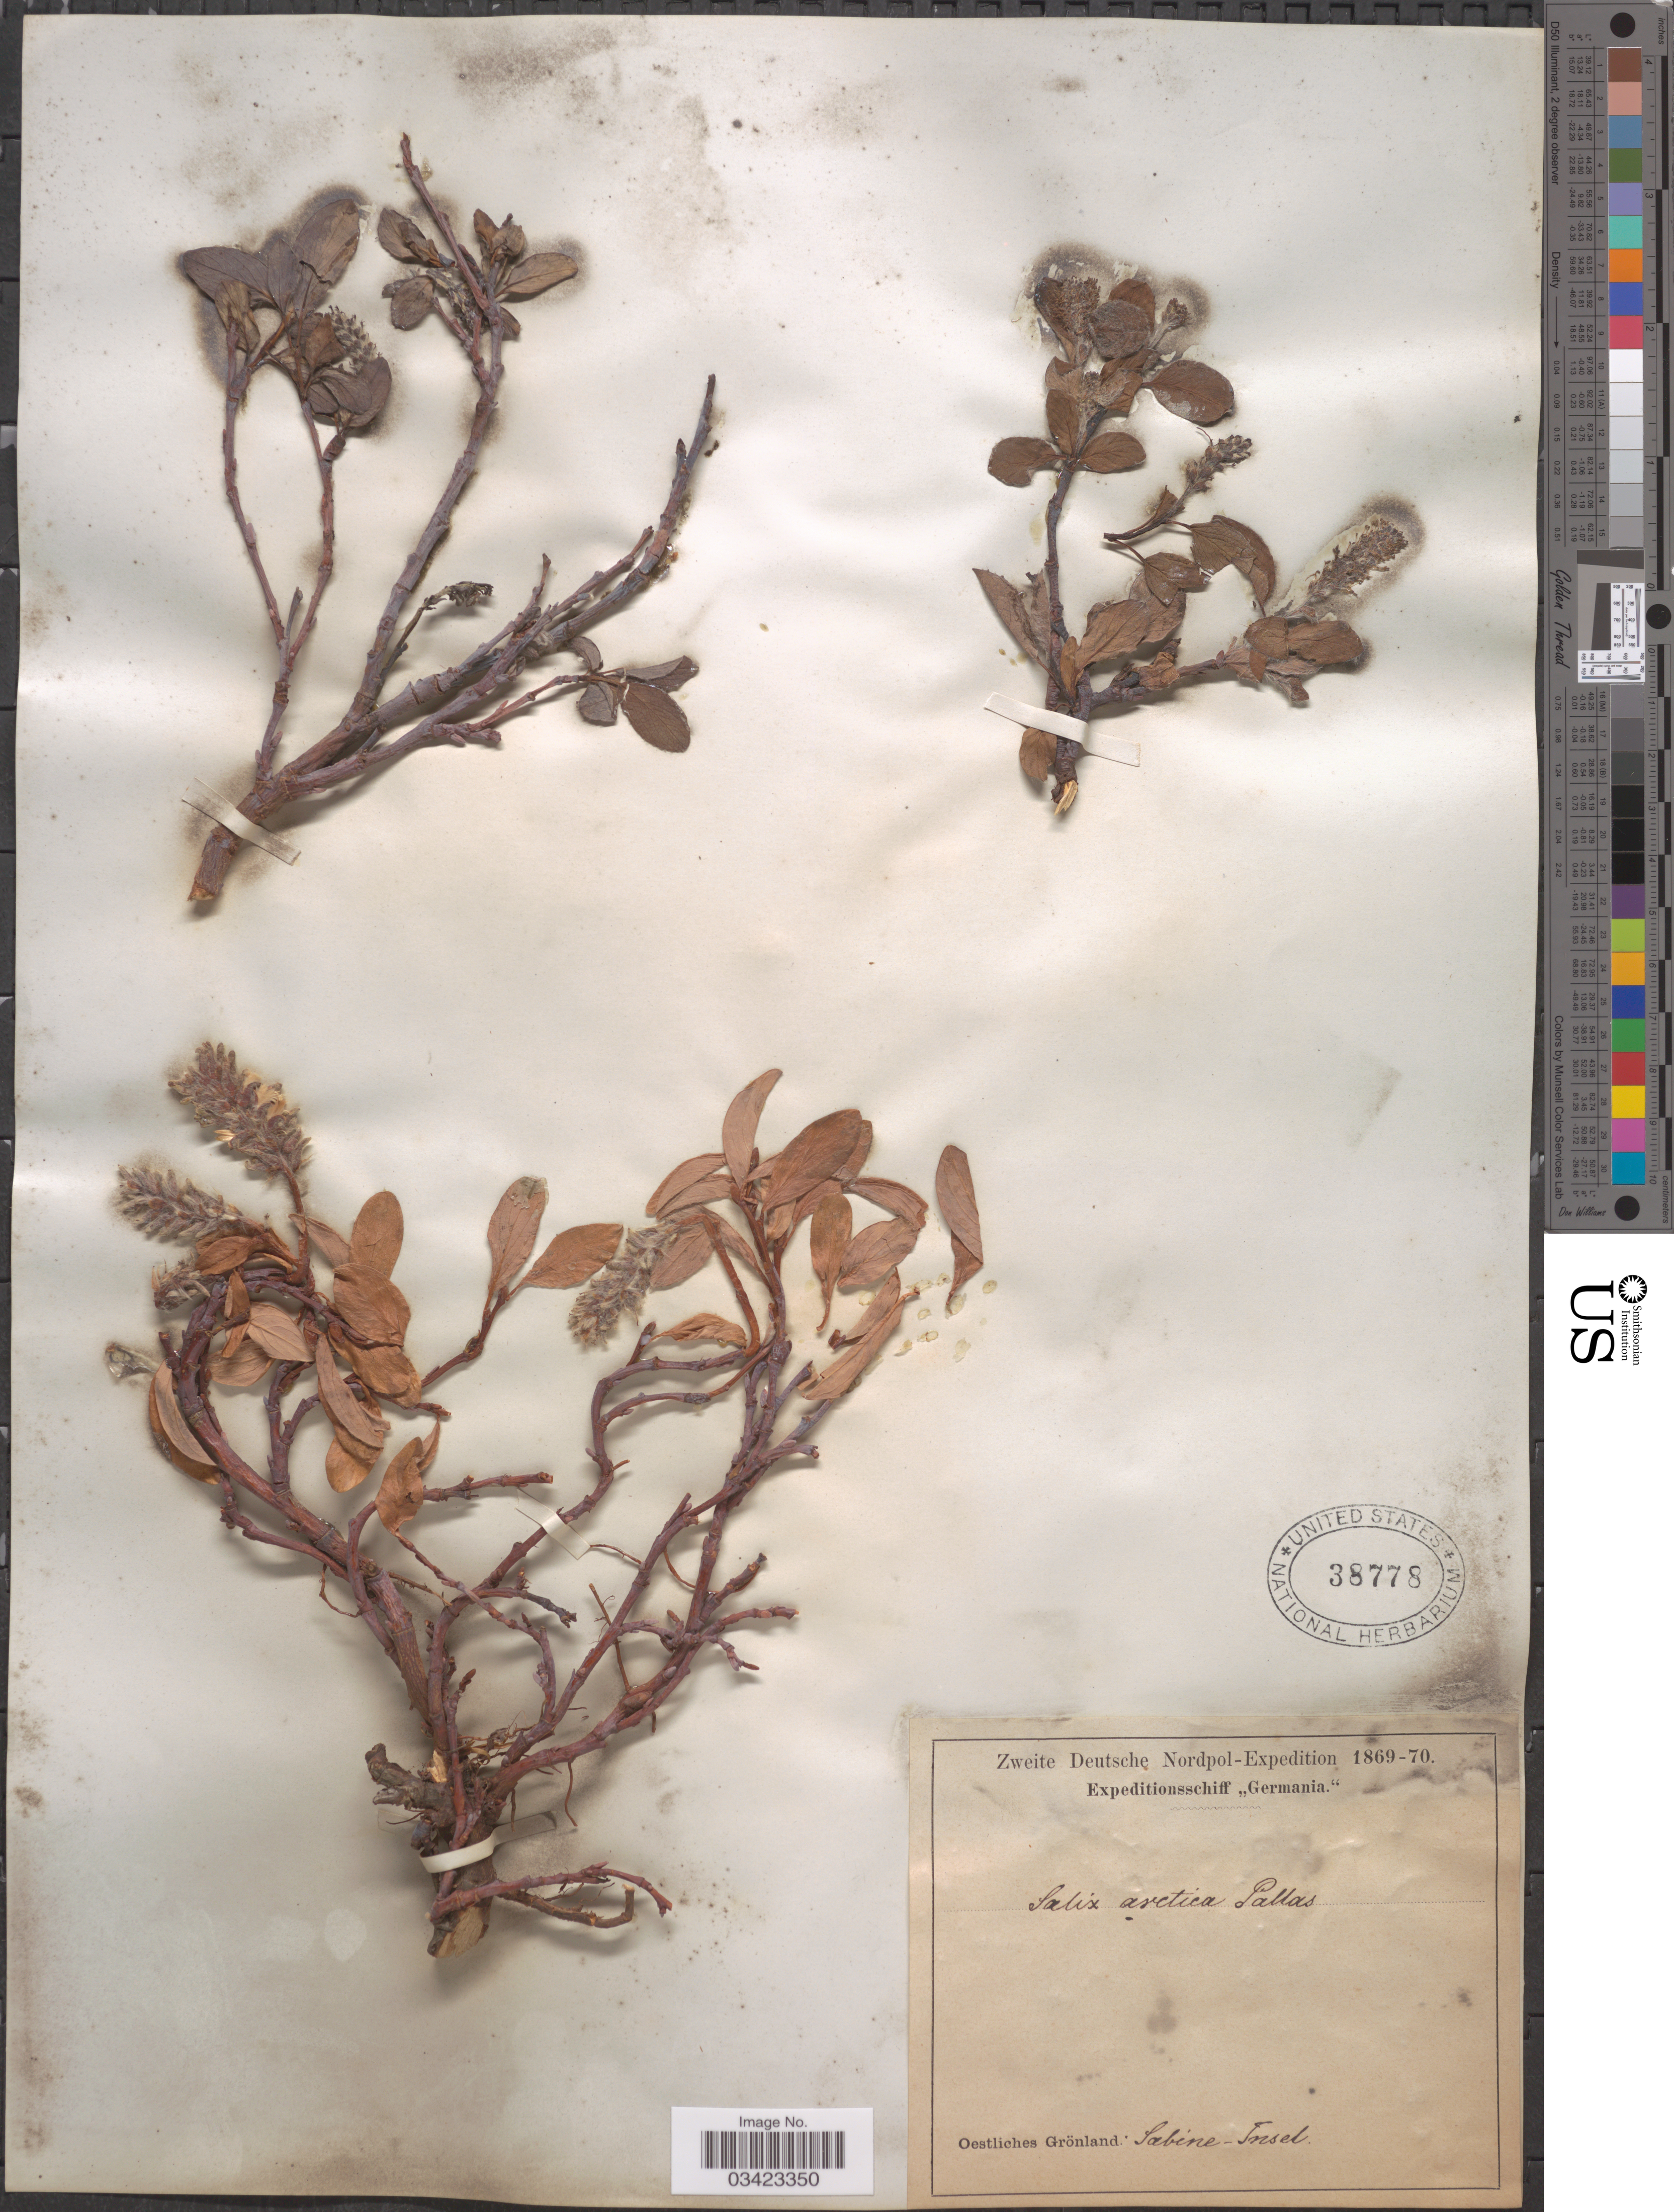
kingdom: Plantae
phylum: Tracheophyta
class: Magnoliopsida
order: Malpighiales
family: Salicaceae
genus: Salix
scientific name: Salix arctica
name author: Pall.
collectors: Zweite Deutsche Nordpol-Expedition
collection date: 1869/1870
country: Greenland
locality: Oestliches Grönland: Sabine-Insel.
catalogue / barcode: US 38778